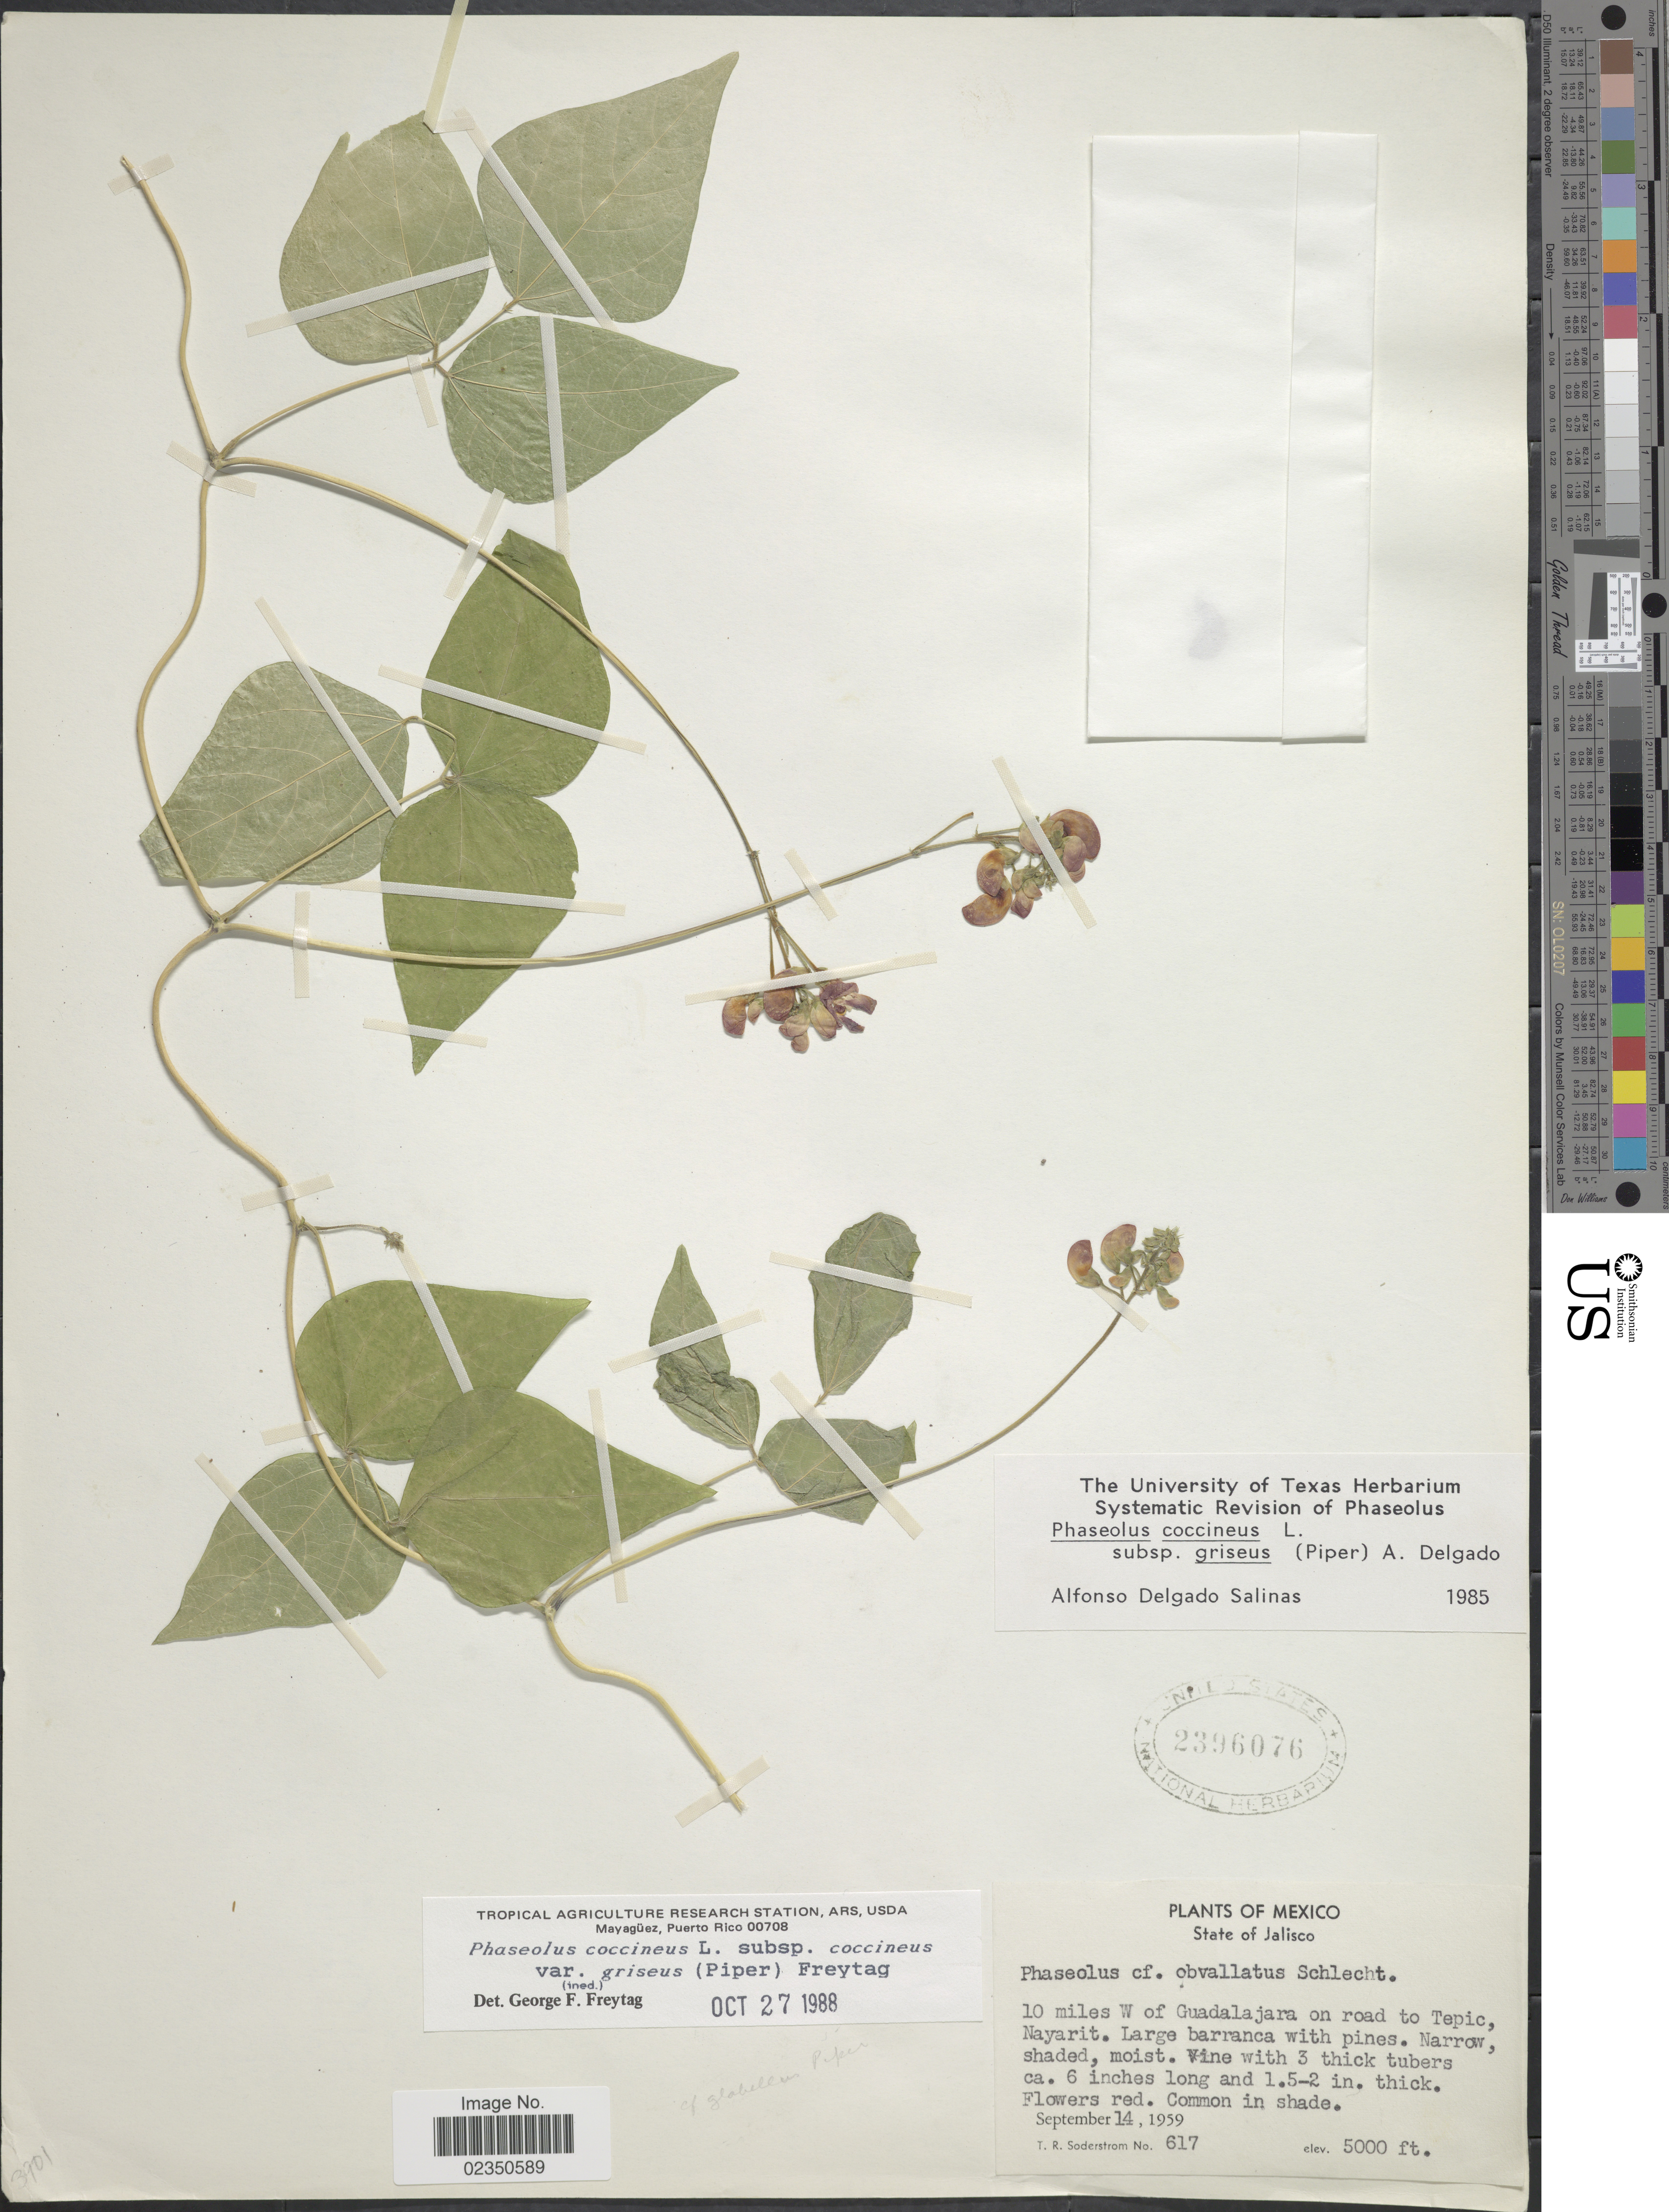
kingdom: Plantae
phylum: Tracheophyta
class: Magnoliopsida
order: Fabales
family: Fabaceae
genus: Phaseolus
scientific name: Phaseolus coccineus var. griseus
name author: (Piper) Freytag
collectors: T. R. Soderstrom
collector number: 617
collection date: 1959-09-14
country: Mexico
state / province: Nayarit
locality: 10 miles W of Guadalajara on road to Tepic, Nayarit, large barrancas.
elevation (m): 1524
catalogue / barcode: US 2396076